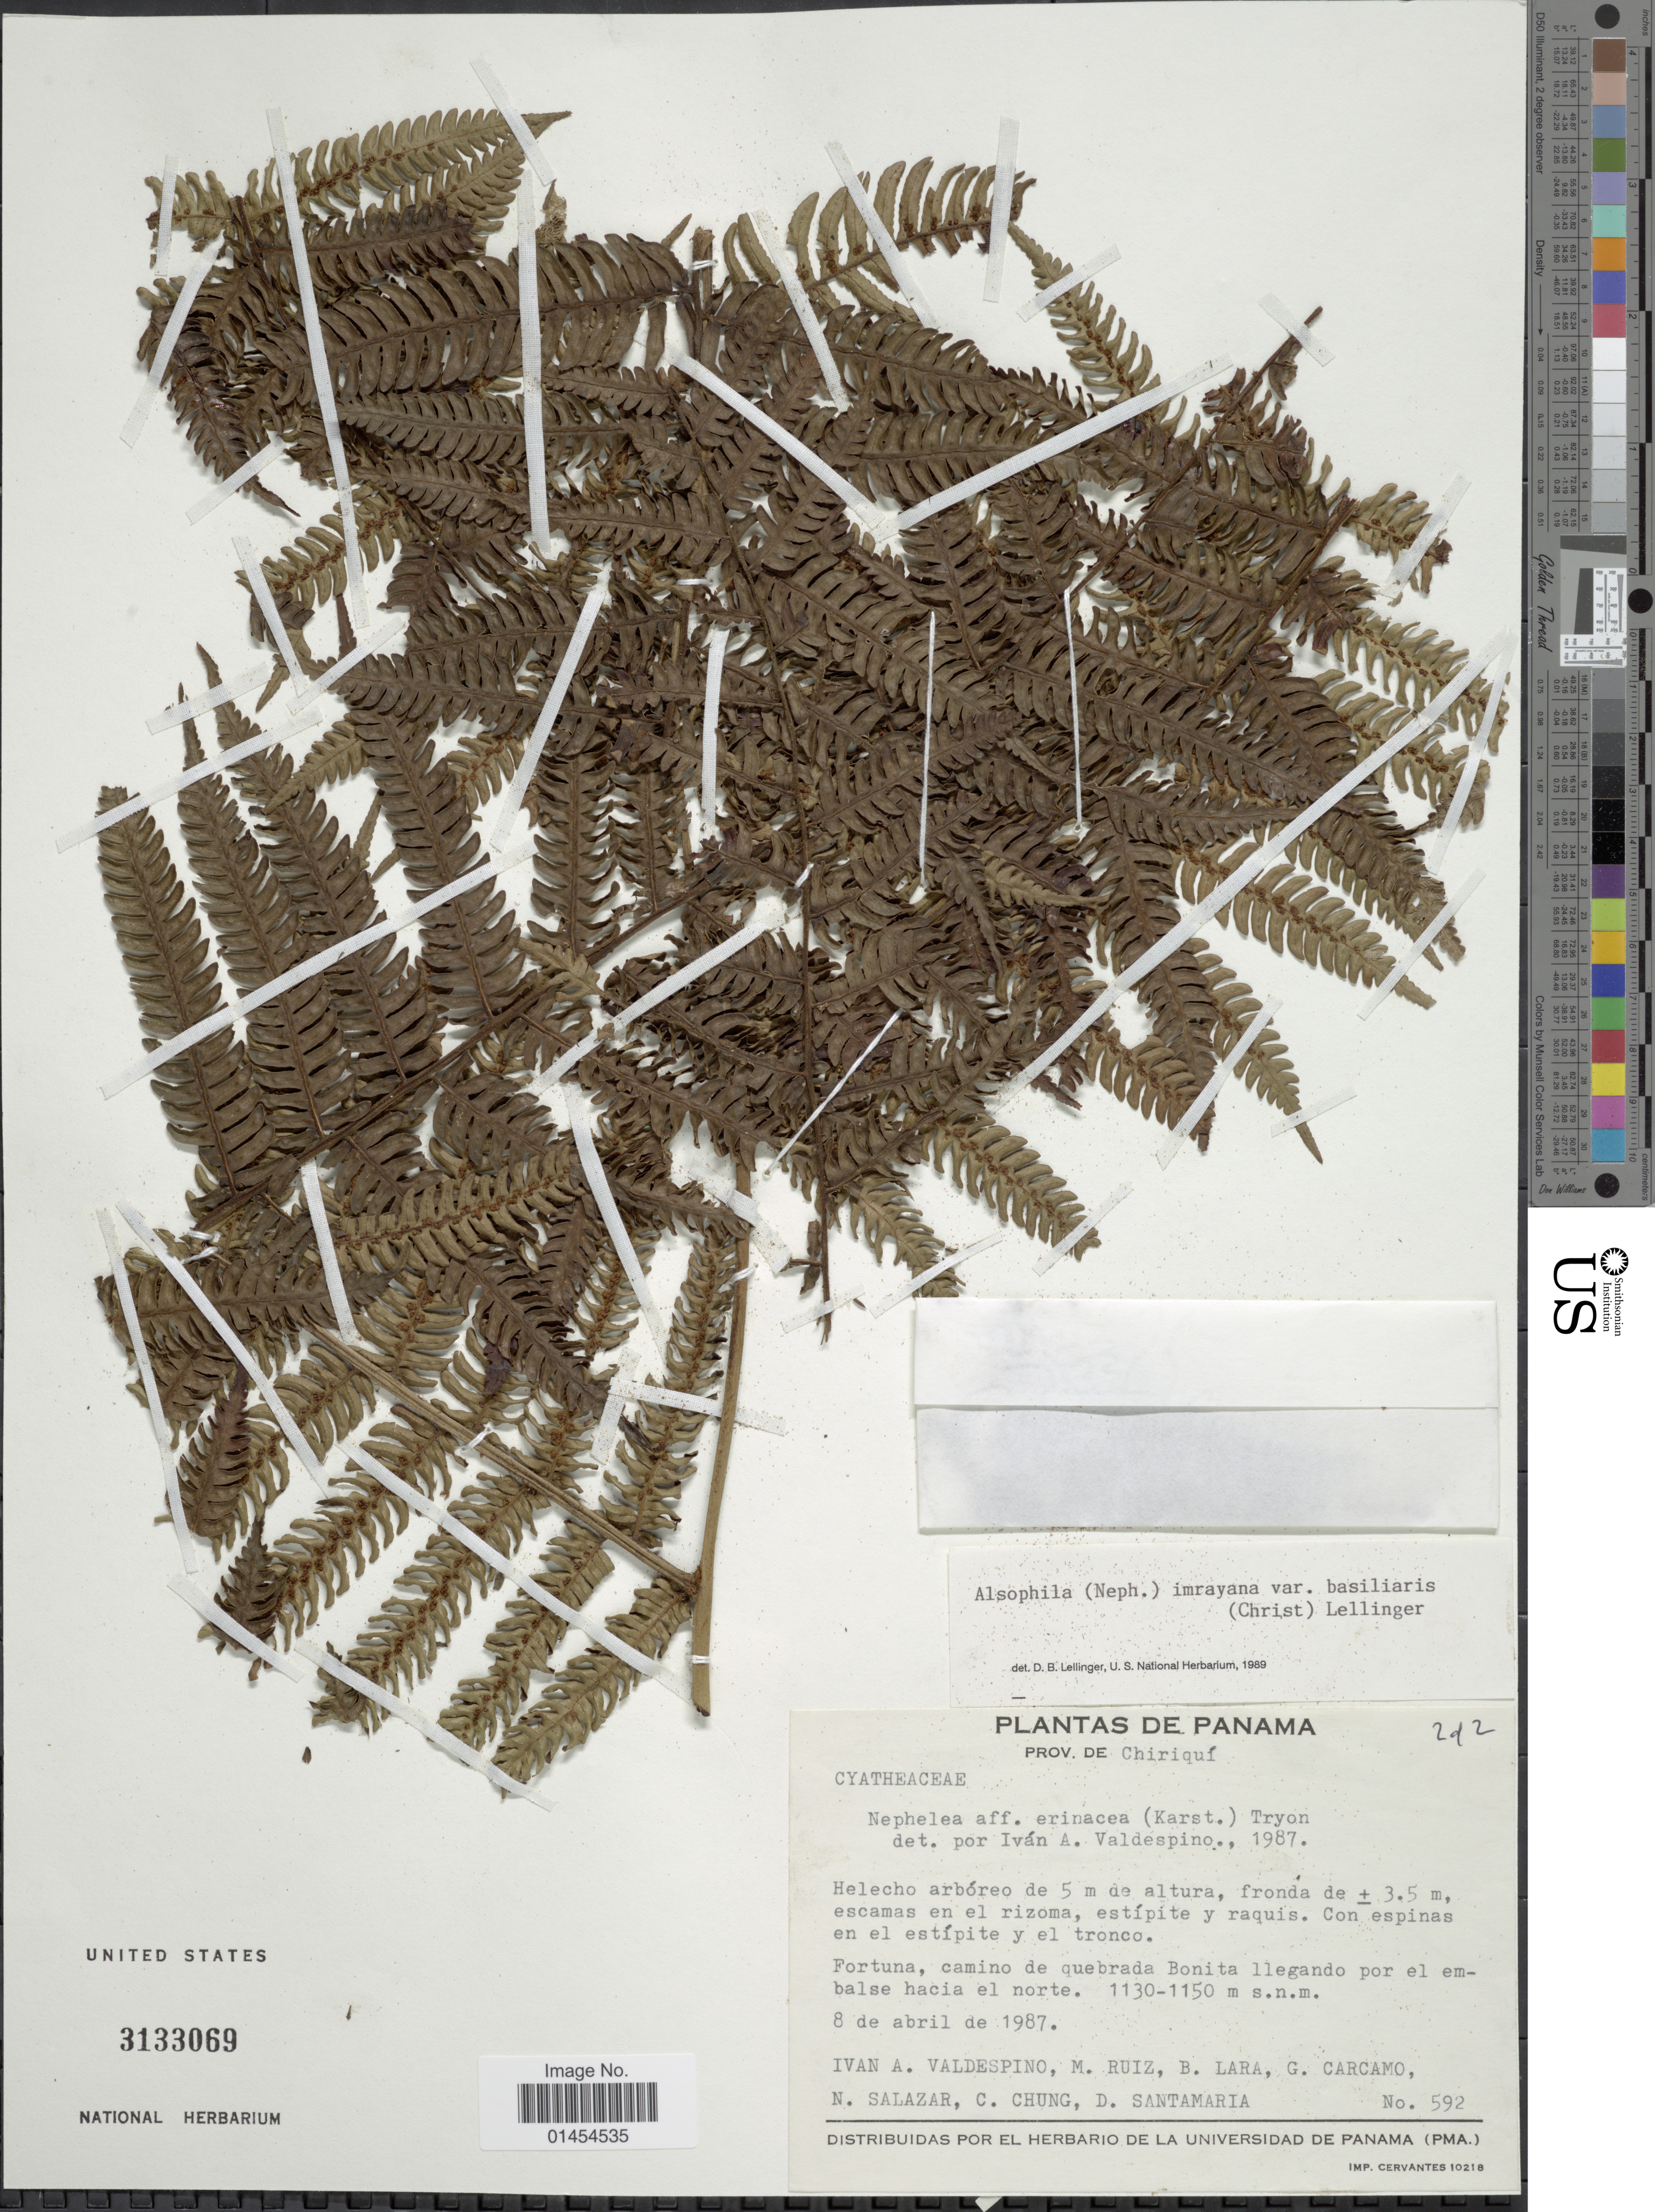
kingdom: Plantae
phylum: Tracheophyta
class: Polypodiopsida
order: Cyatheales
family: Cyatheaceae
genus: Alsophila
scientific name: Alsophila imrayana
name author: (Hook.) D.S. Conant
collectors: I. A. Valdespino, M. Ruiz, B. Lara, G. Carcamo & et al.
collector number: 592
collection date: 1987-04-08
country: Panama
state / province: Chiriqui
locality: Fortuna, camino de quebrada Bonita llegando por el embalse hacia el norte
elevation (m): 1130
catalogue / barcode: US 3133069